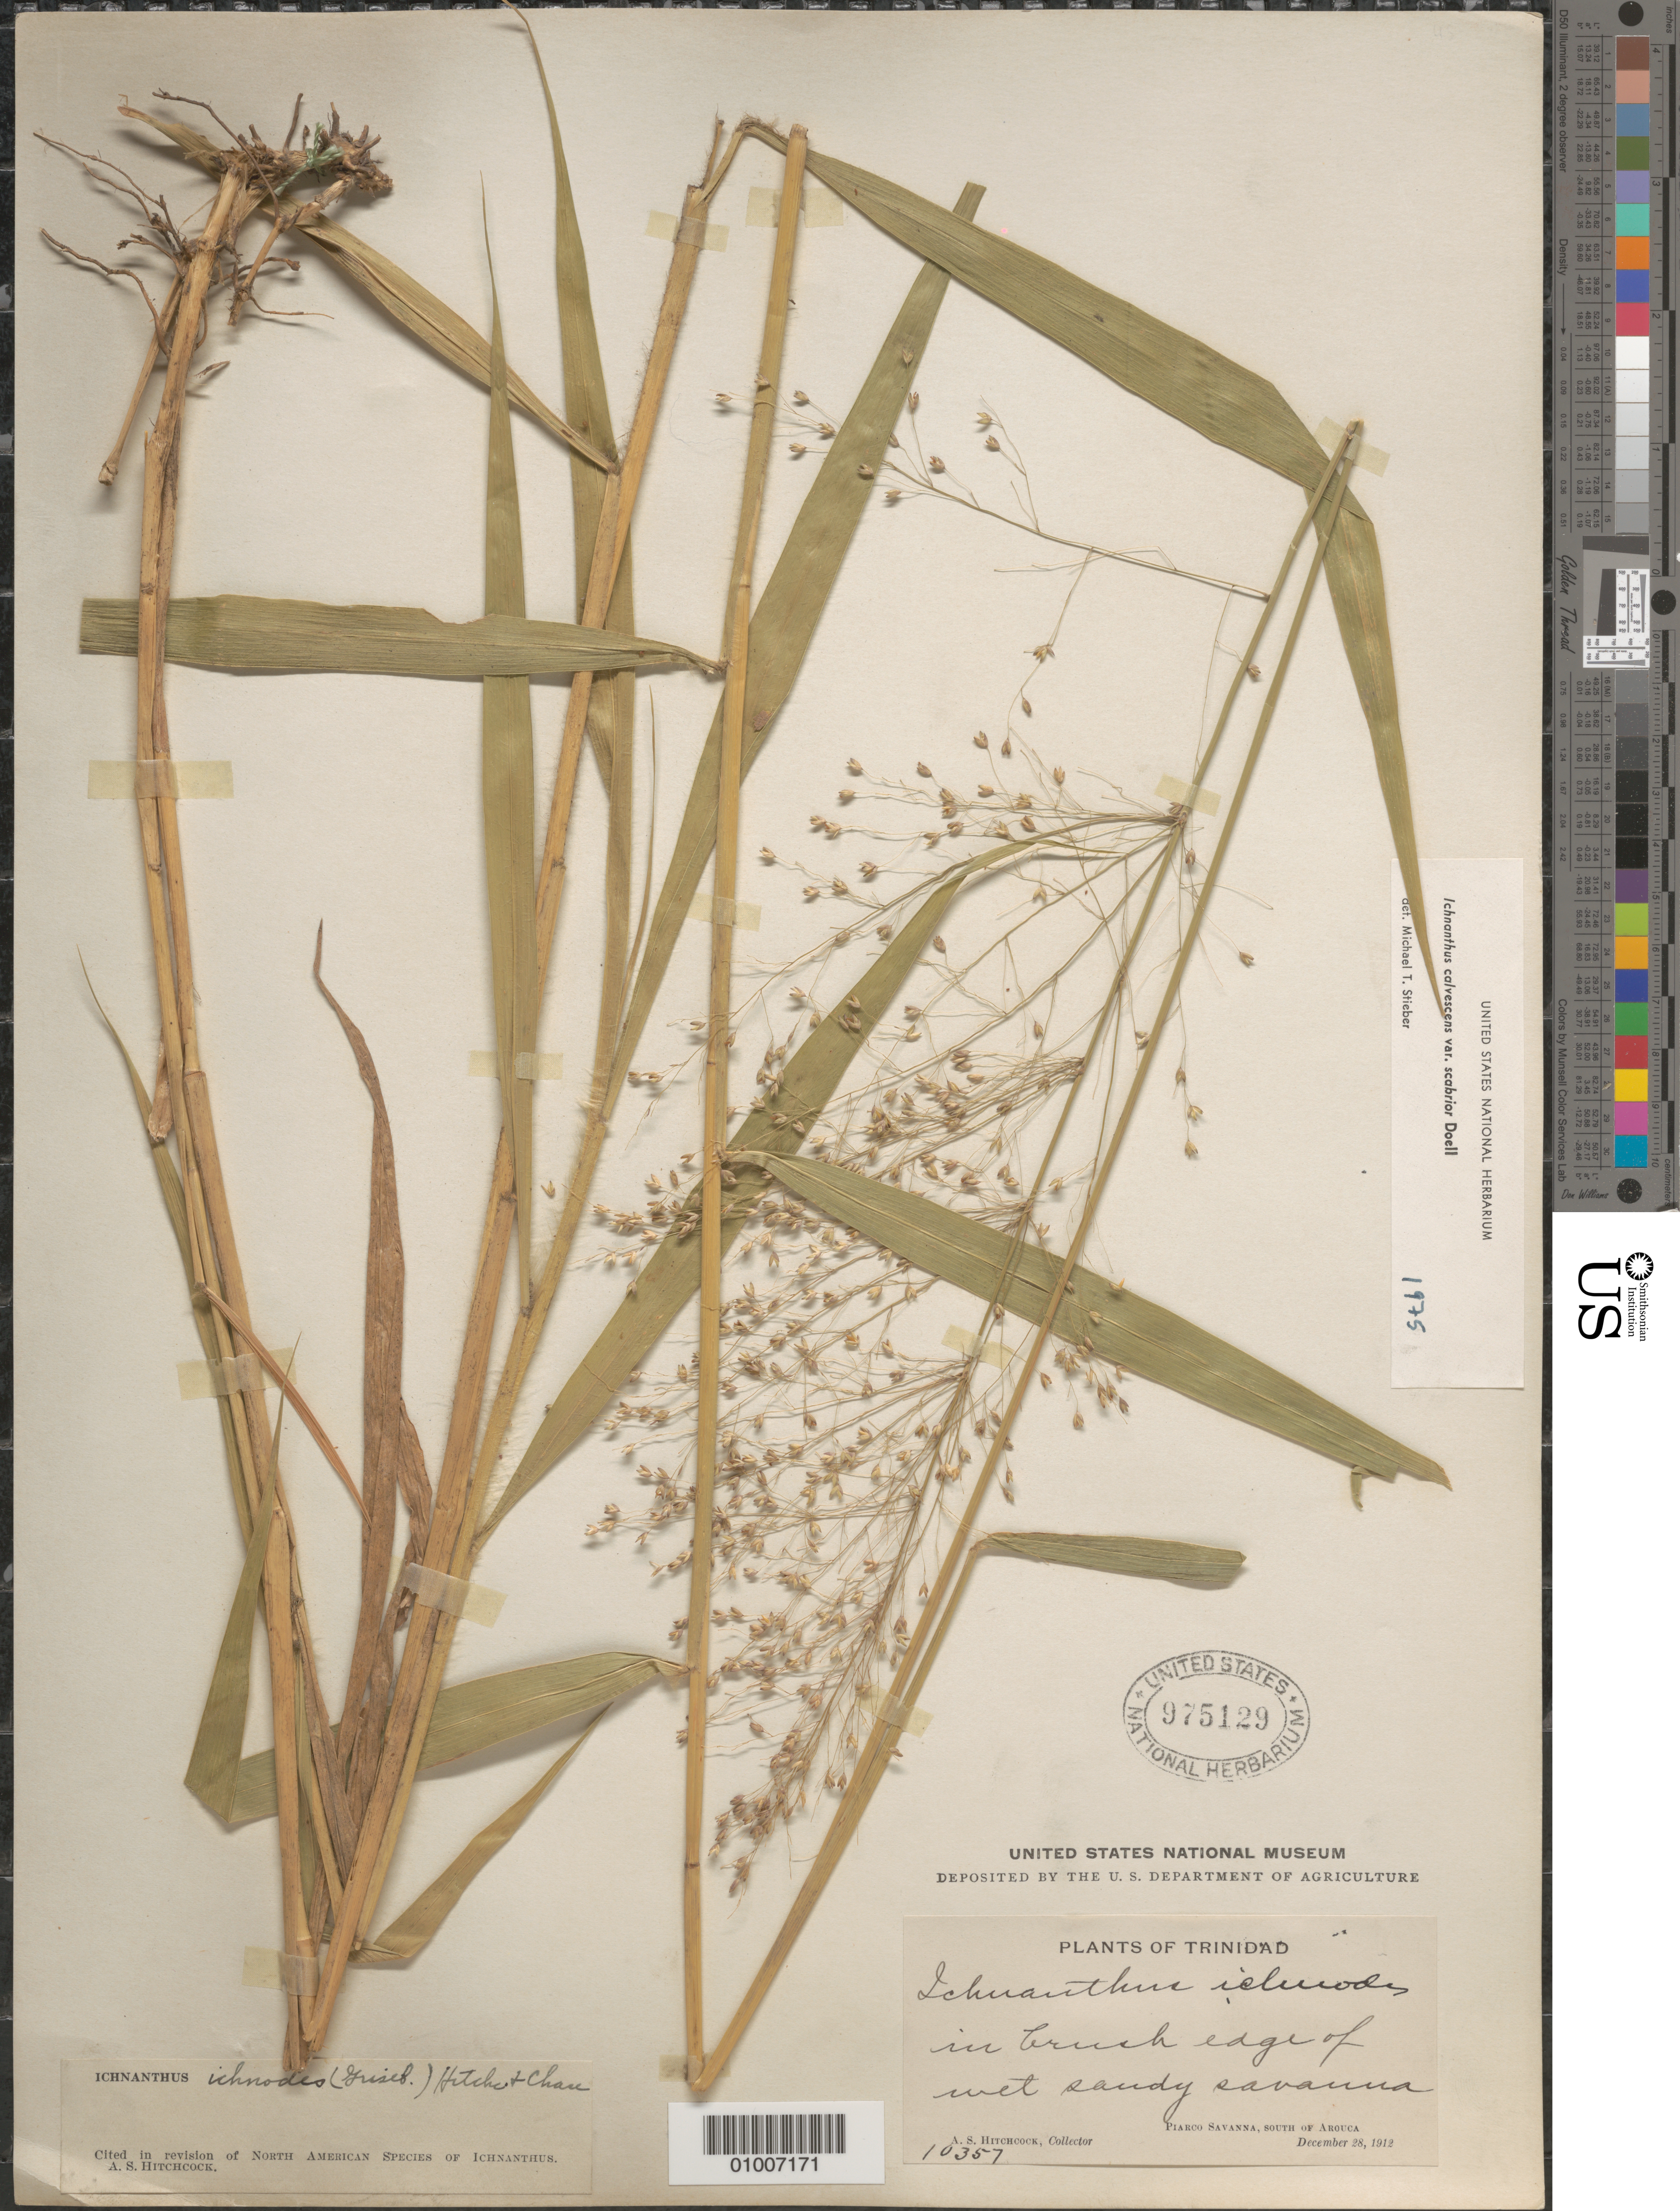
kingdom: Plantae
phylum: Tracheophyta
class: Liliopsida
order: Poales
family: Poaceae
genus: Ichnanthus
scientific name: Ichnanthus calvescens var. scabrior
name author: Döll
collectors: A. S. Hitchcock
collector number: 10357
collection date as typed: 28 Dec 1912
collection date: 1912-12-28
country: Trinidad and Tobago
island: Trinidad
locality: South of Arouca, Piarco Savanna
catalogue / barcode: US 975129